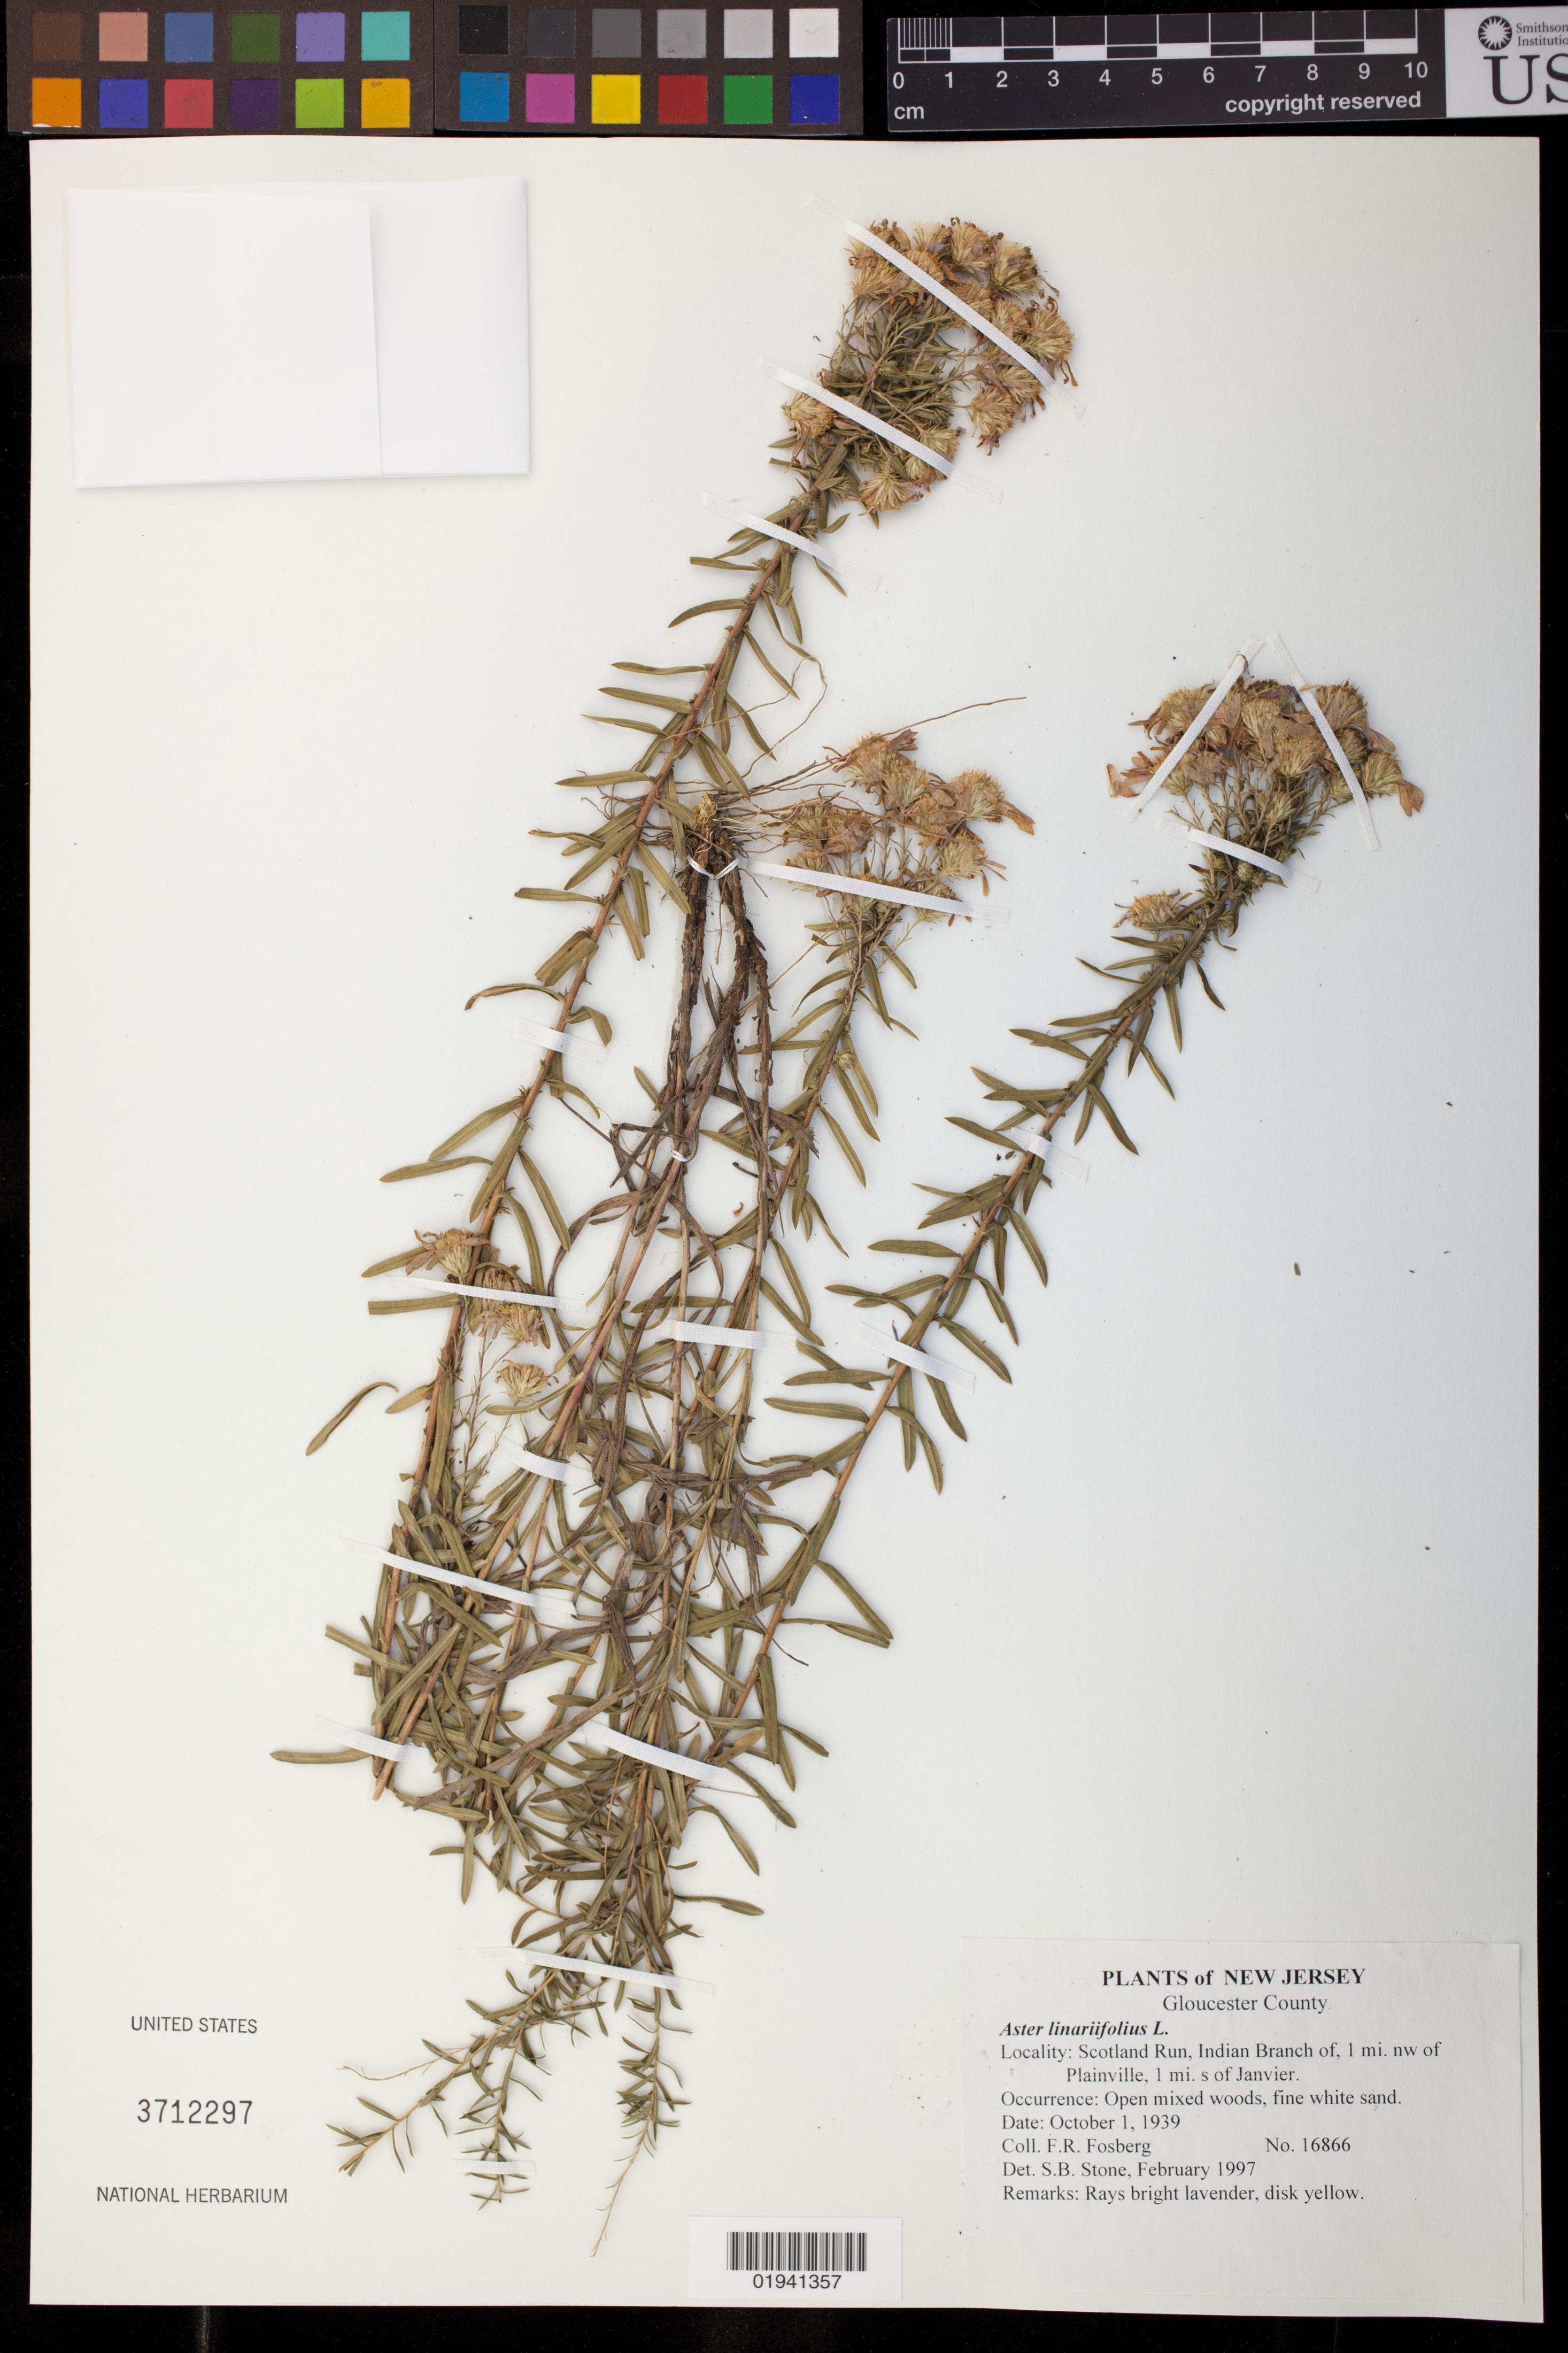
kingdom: Plantae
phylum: Tracheophyta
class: Magnoliopsida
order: Asterales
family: Asteraceae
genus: Aster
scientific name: Aster linariifolius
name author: L.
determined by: Stone, S. B.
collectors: F. R. Fosberg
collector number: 16866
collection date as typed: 01 Oct 1939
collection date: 1939-10-01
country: United States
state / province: New Jersey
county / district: Gloucester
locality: Scotland Run, Indian Branch of, 1 mi. NW of Plainville, 1 mi. s of Janvier.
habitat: open mixed woods, fine white sand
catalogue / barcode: US 3712297